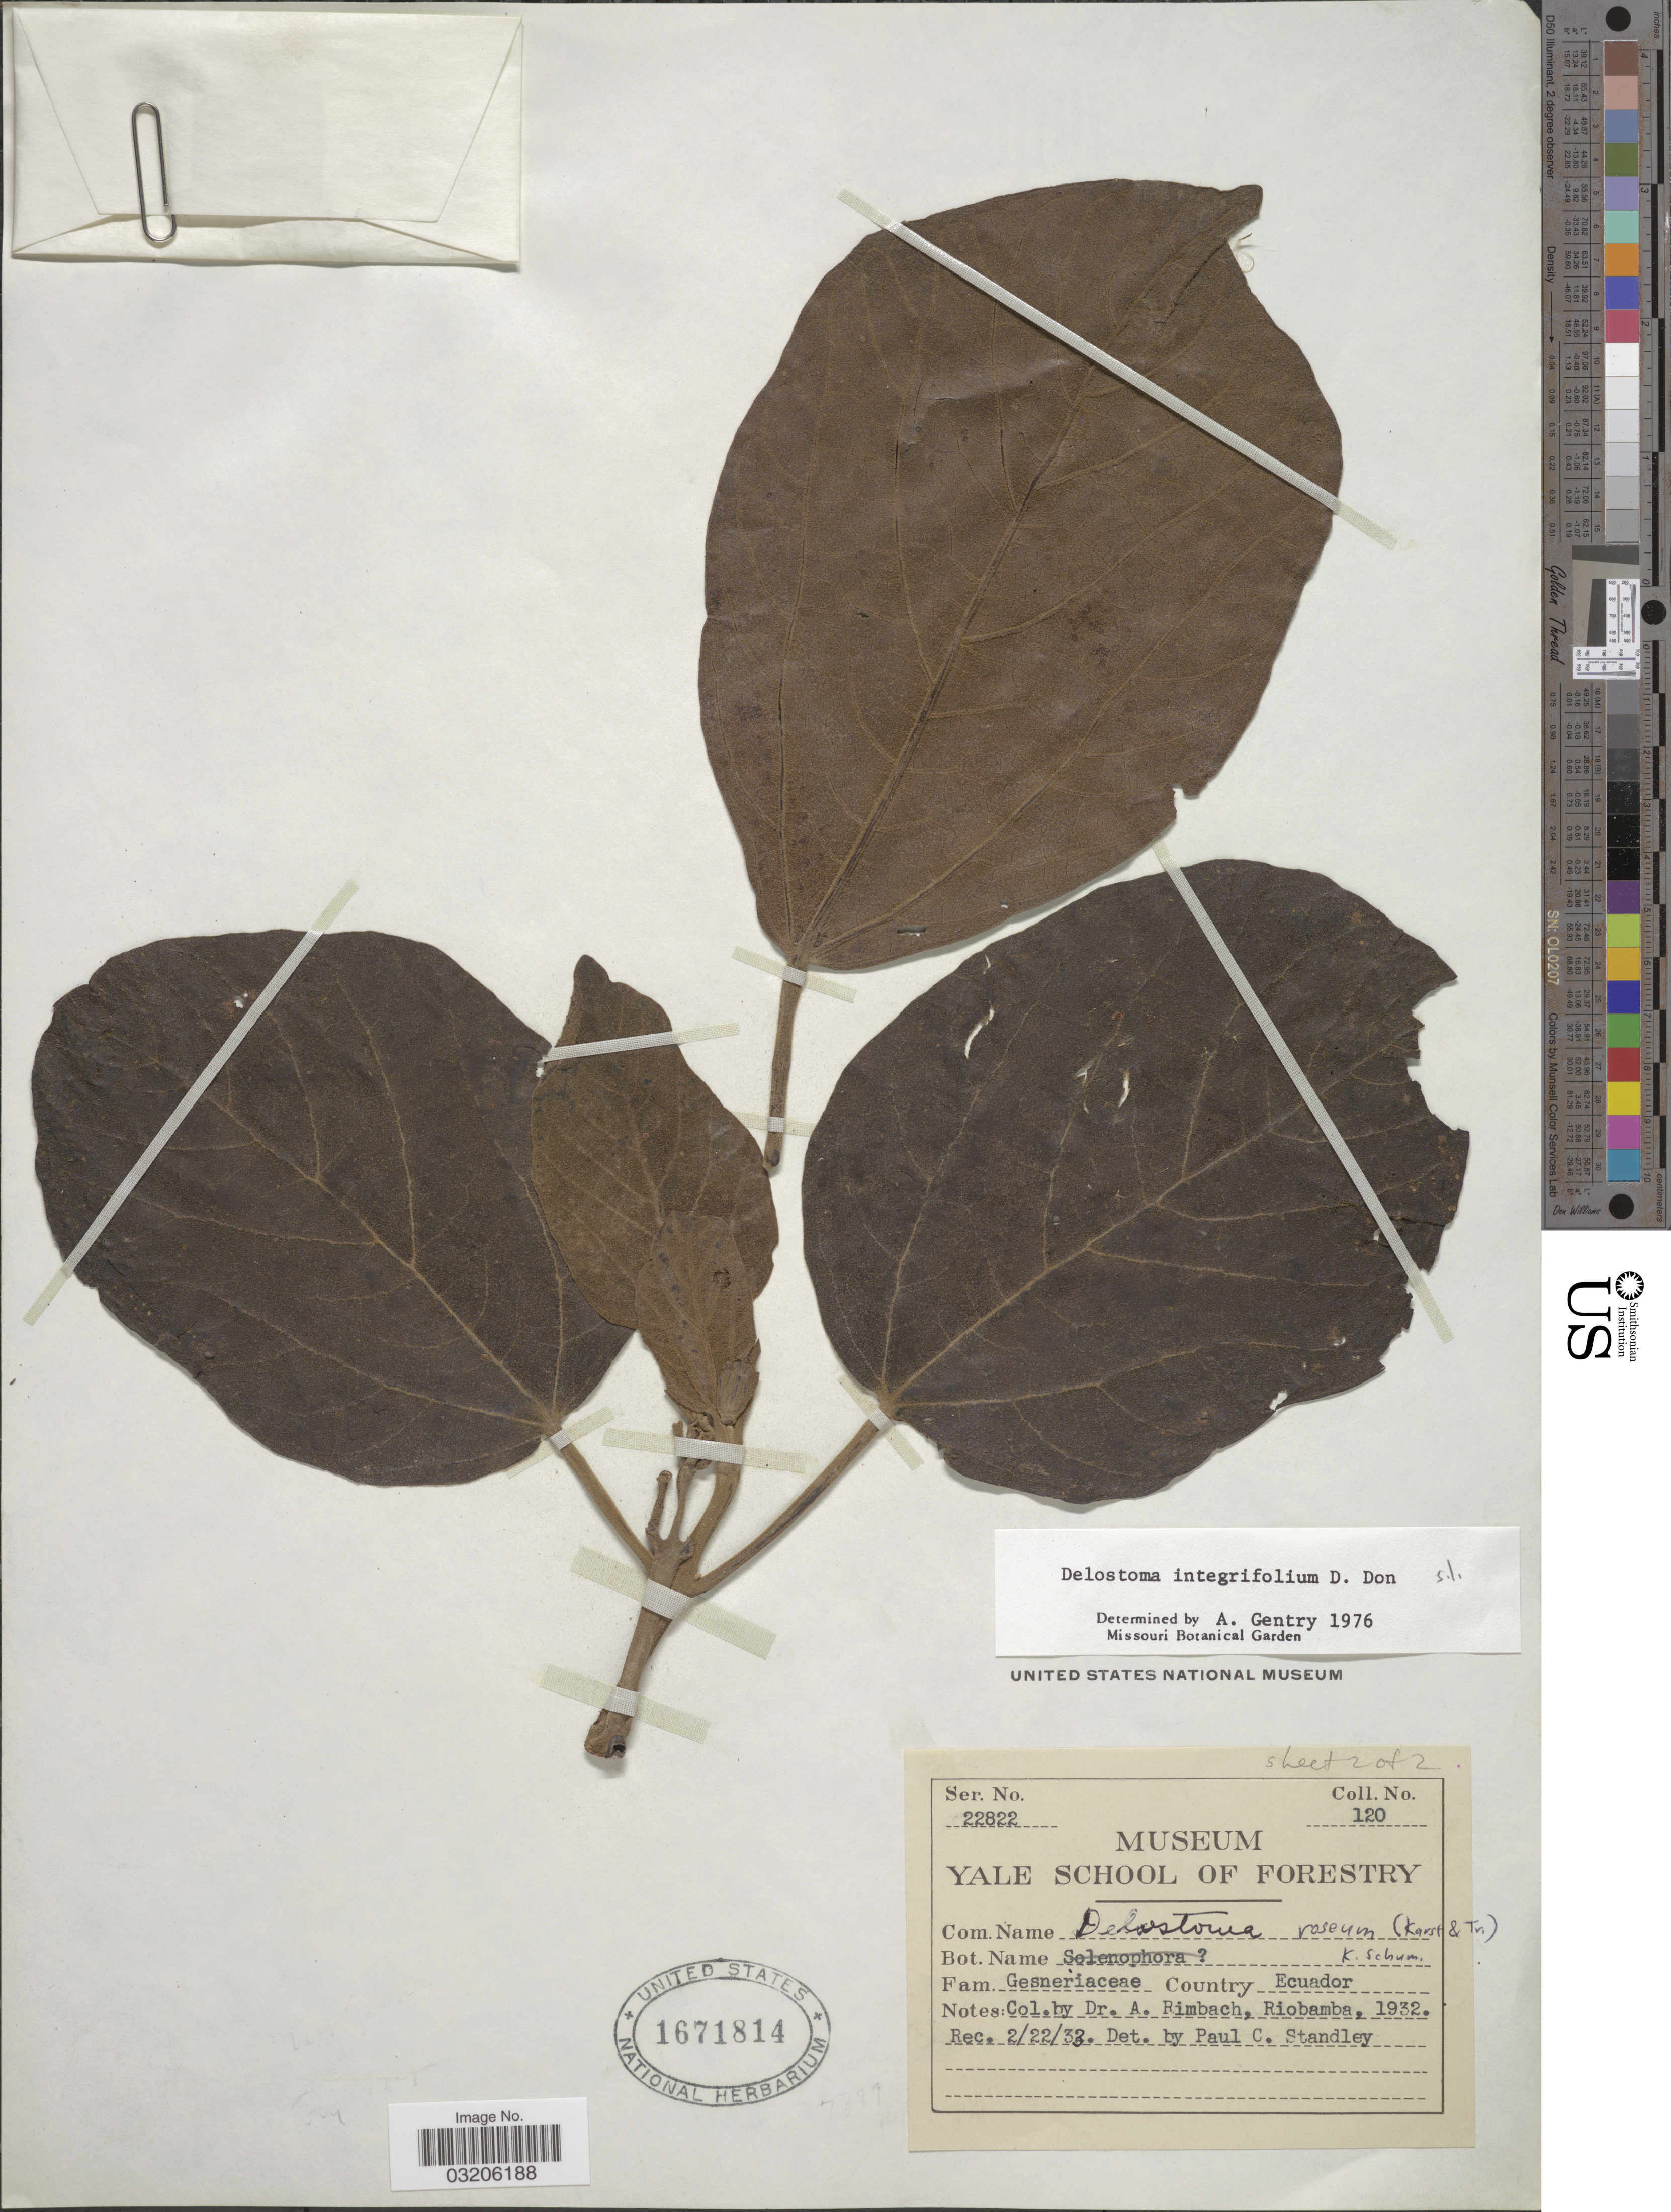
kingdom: Plantae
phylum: Tracheophyta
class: Magnoliopsida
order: Lamiales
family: Bignoniaceae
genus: Delostoma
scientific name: Delostoma integrifolium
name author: D. Don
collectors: A. Rimbach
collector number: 120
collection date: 1932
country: Ecuador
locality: Riobamba.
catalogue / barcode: US 1671814